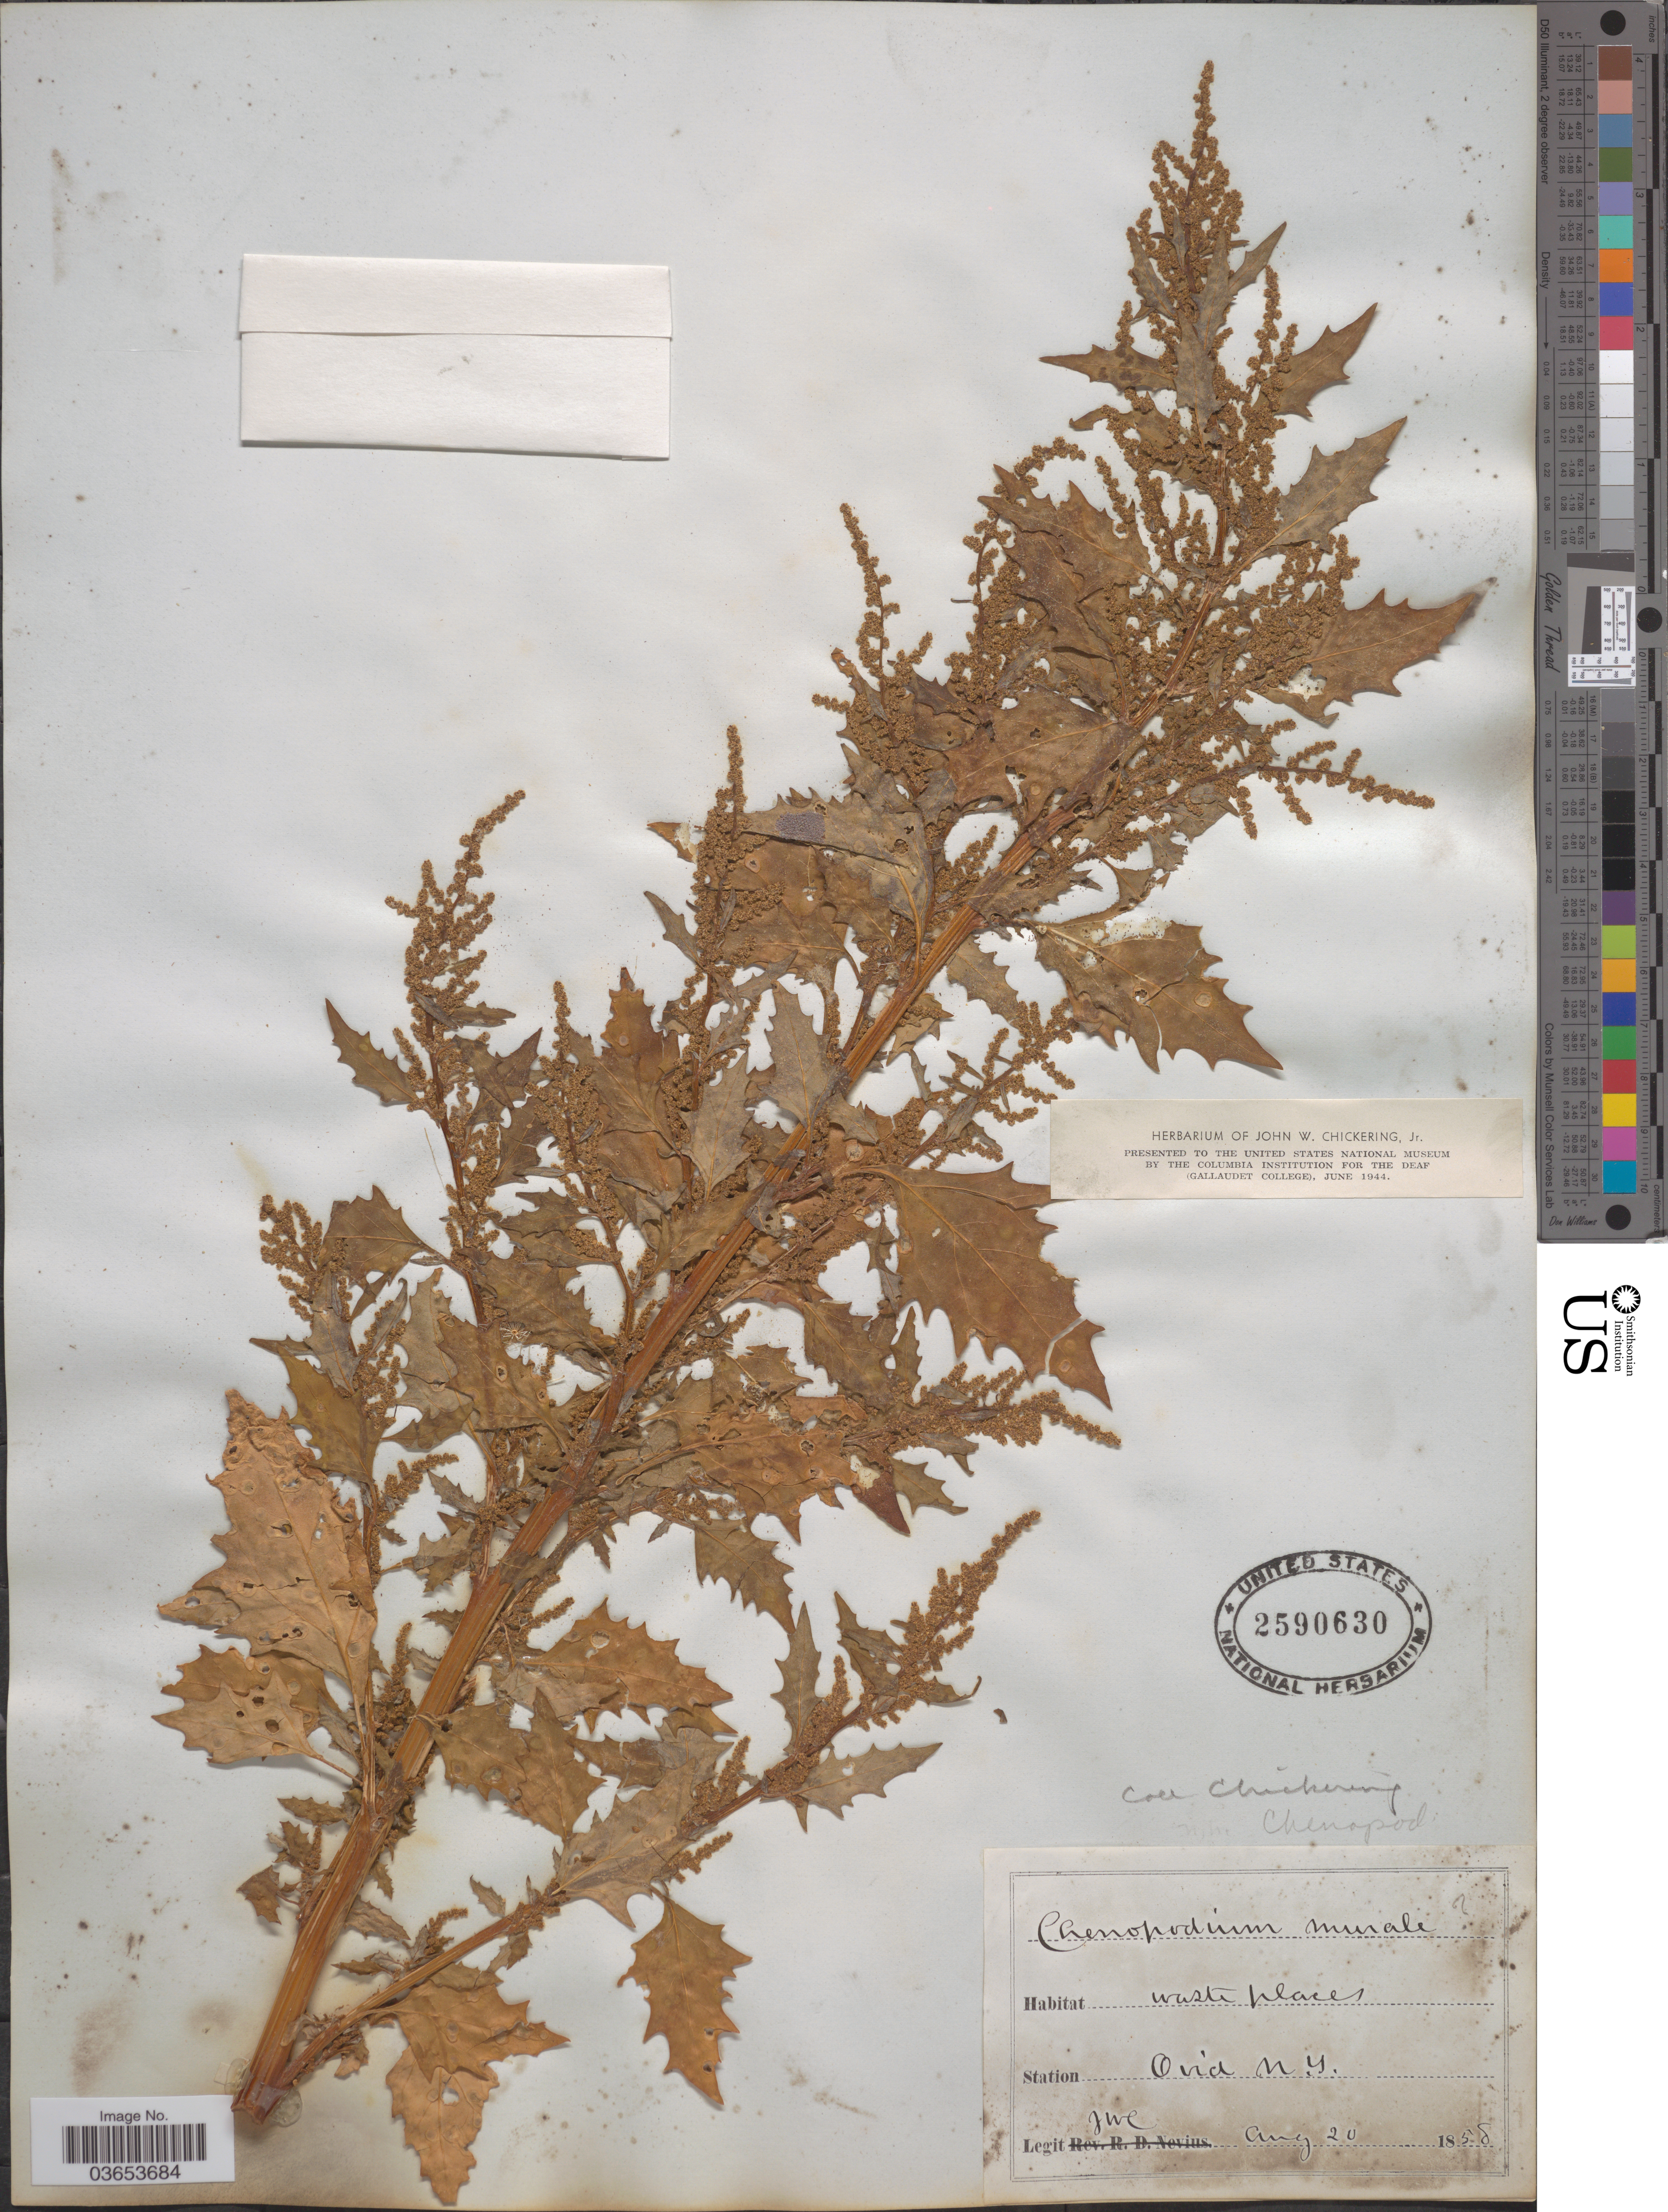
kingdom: Plantae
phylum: Tracheophyta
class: Magnoliopsida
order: Caryophyllales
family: Amaranthaceae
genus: Chenopodium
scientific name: Chenopodium murale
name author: L.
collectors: J. Chickering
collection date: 1858-08-20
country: United States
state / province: New York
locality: Station Ovid.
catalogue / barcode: US 2590630